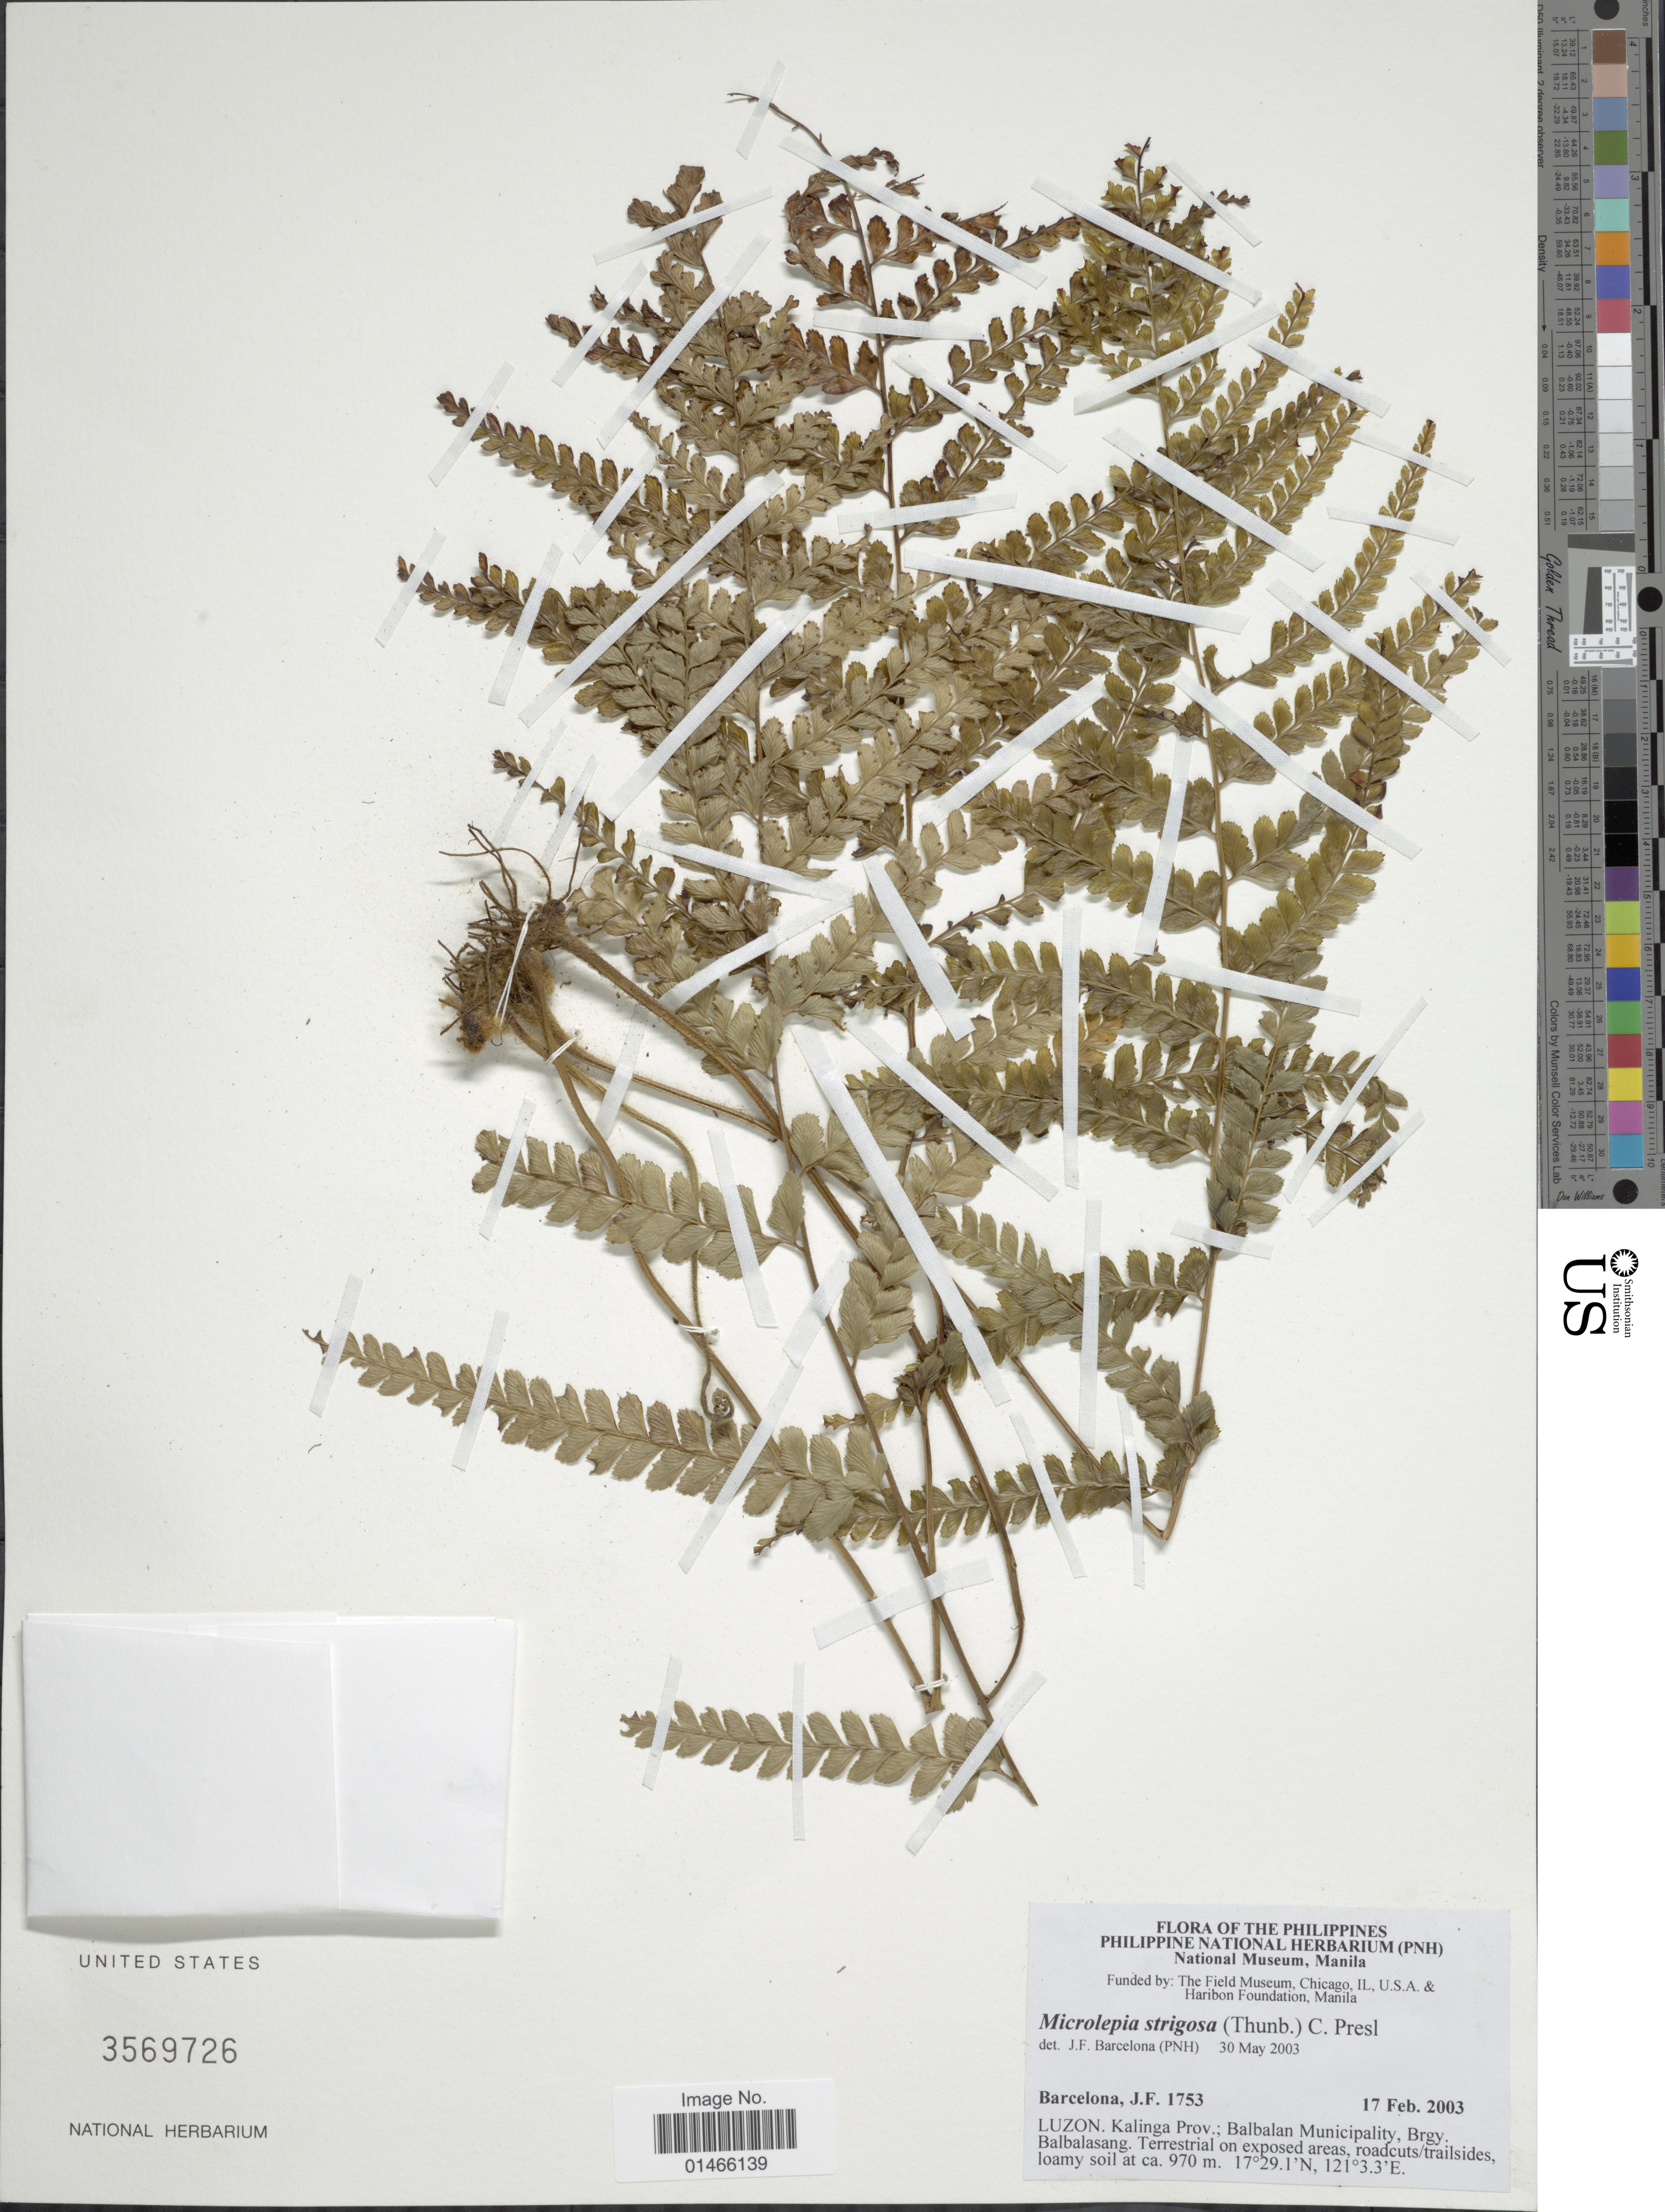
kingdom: Plantae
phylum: Tracheophyta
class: Polypodiopsida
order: Polypodiales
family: Dennstaedtiaceae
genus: Microlepia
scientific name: Microlepia strigosa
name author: (Thunb.) J. Presl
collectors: J. F. Barcelona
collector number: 1753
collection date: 2003-02-17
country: Philippines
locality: Luzon: Kaling Prov., Balbalan Municipality, Brgy , Balbalasang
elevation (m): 970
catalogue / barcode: US 3569726